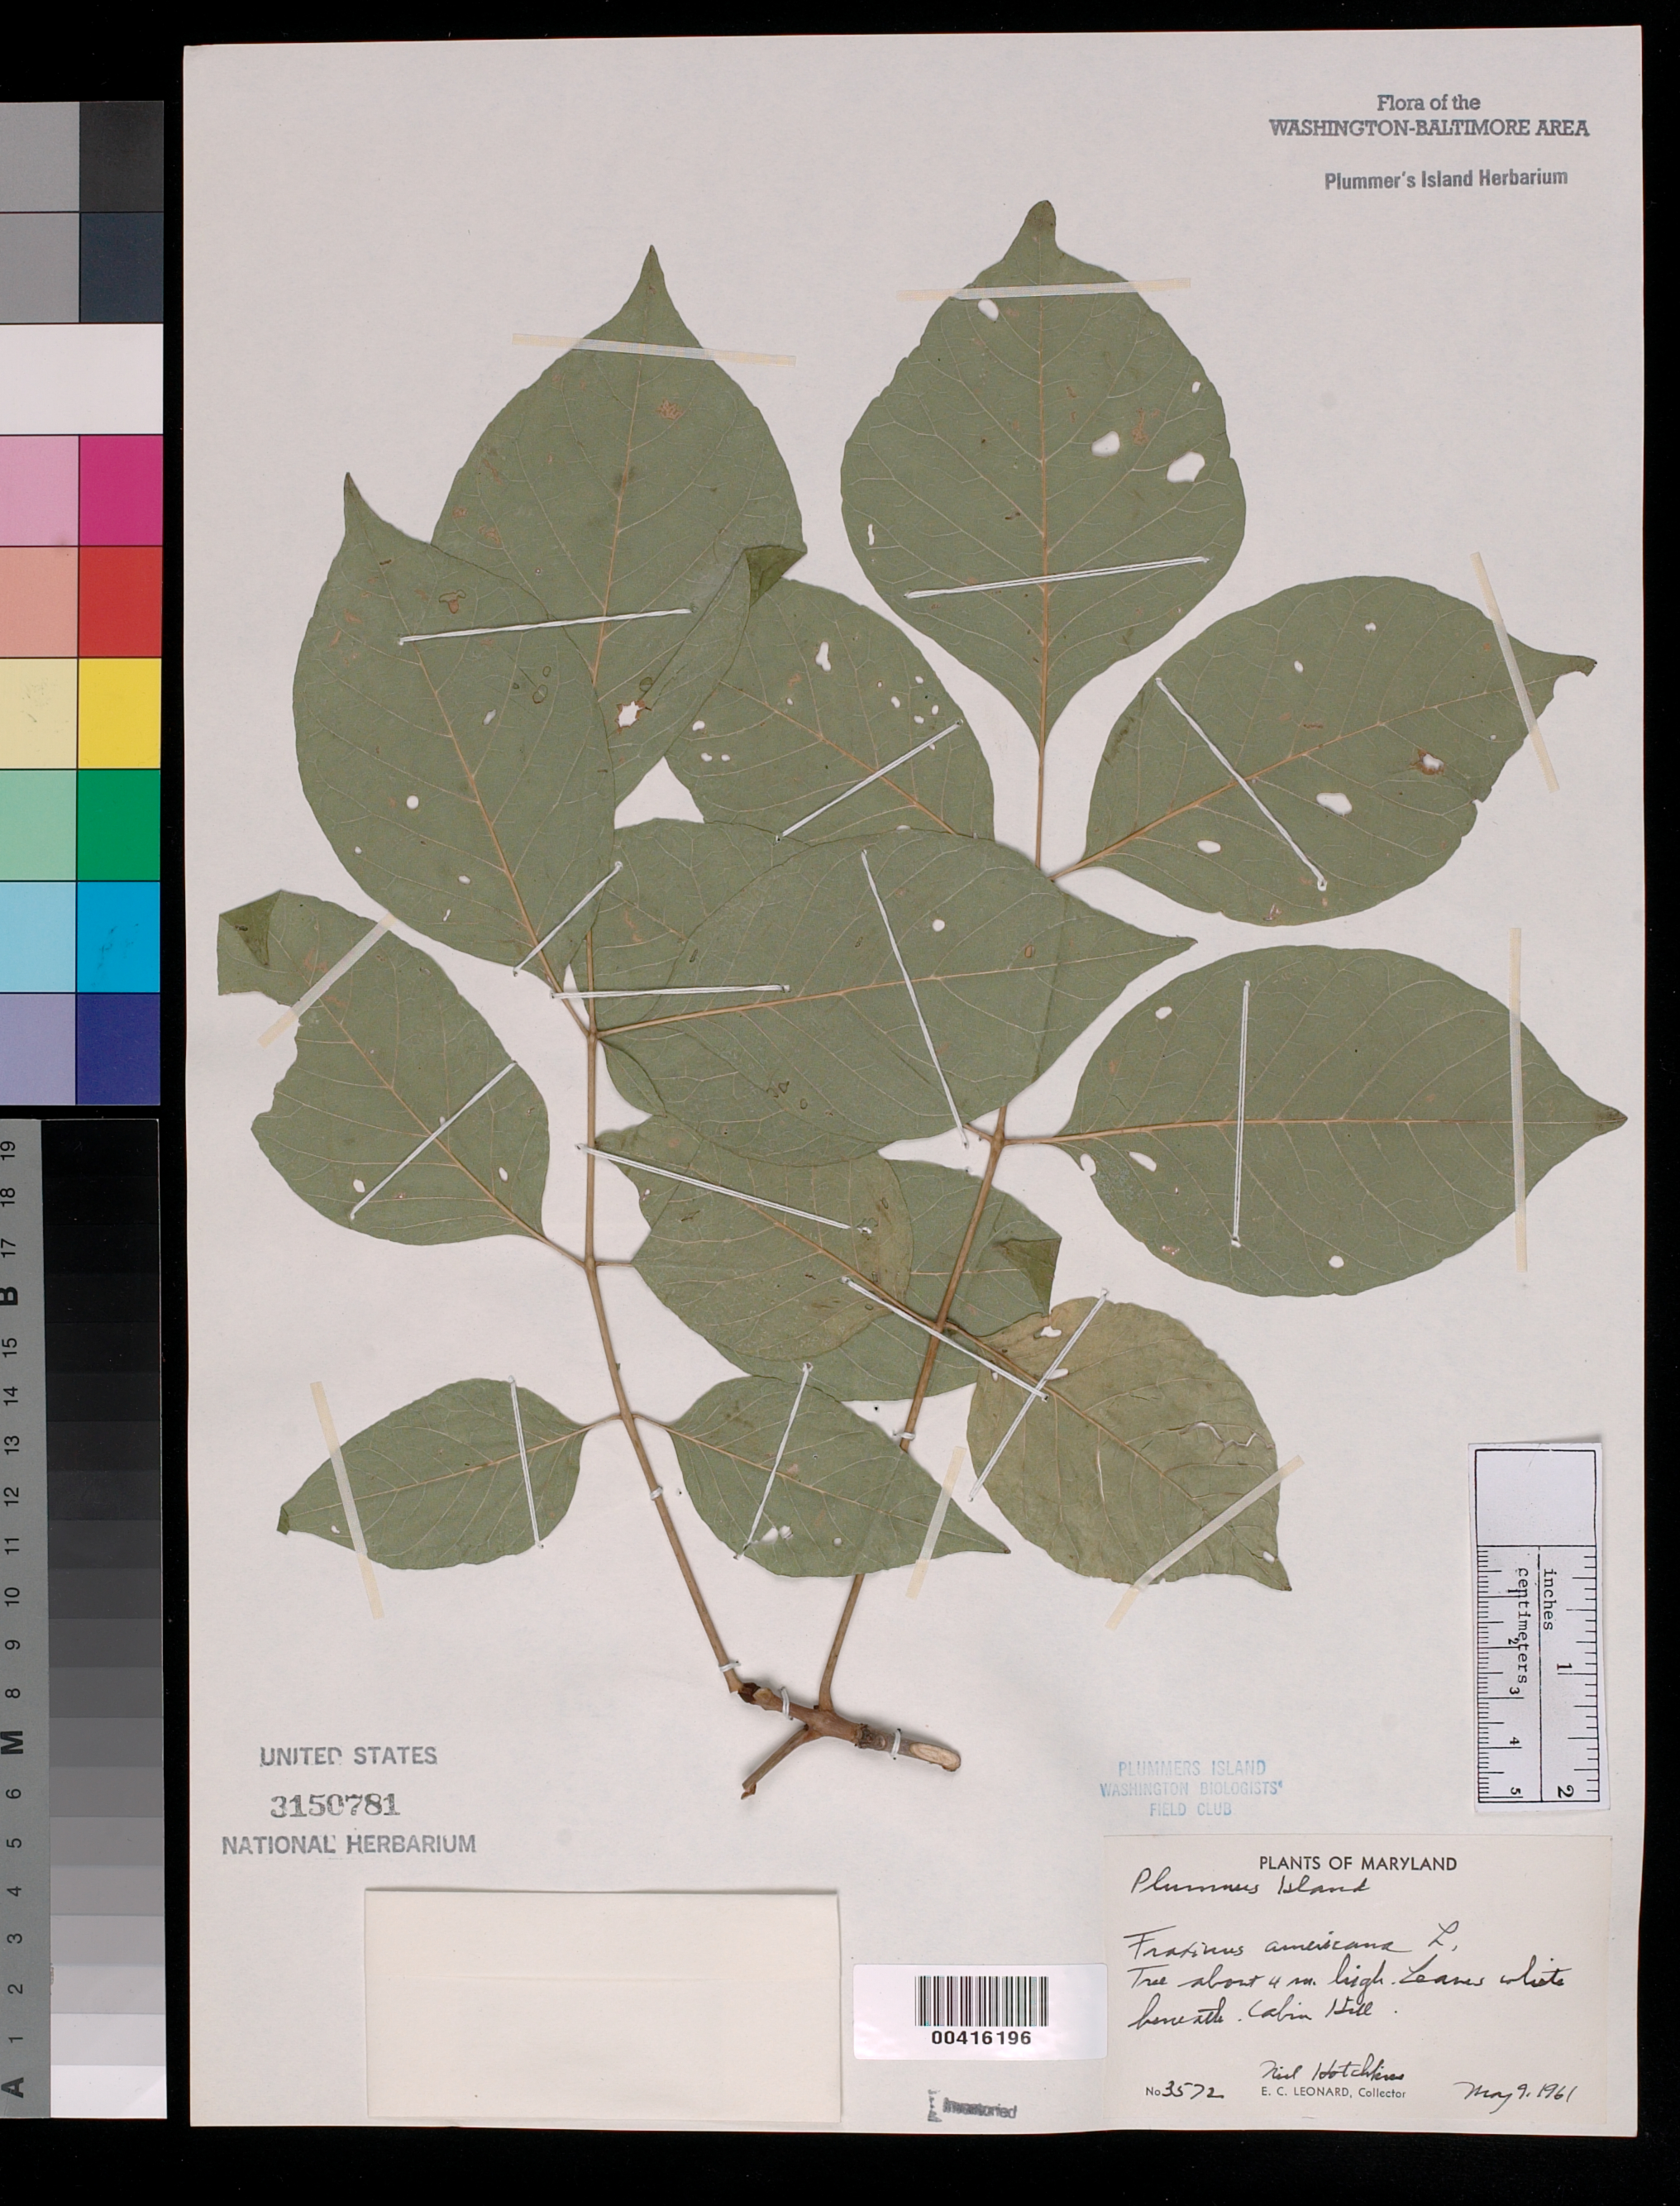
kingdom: Plantae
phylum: Tracheophyta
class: Magnoliopsida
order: Lamiales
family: Oleaceae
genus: Fraxinus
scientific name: Fraxinus americana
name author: L.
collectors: N. Hotchkiss & E. C. Leonard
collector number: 3572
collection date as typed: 09 May 1961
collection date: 1961-05-09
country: United States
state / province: Maryland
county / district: Montgomery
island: Plummers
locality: Plummer's Island, Cabin Hill C. & O. Canal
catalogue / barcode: US 3150781